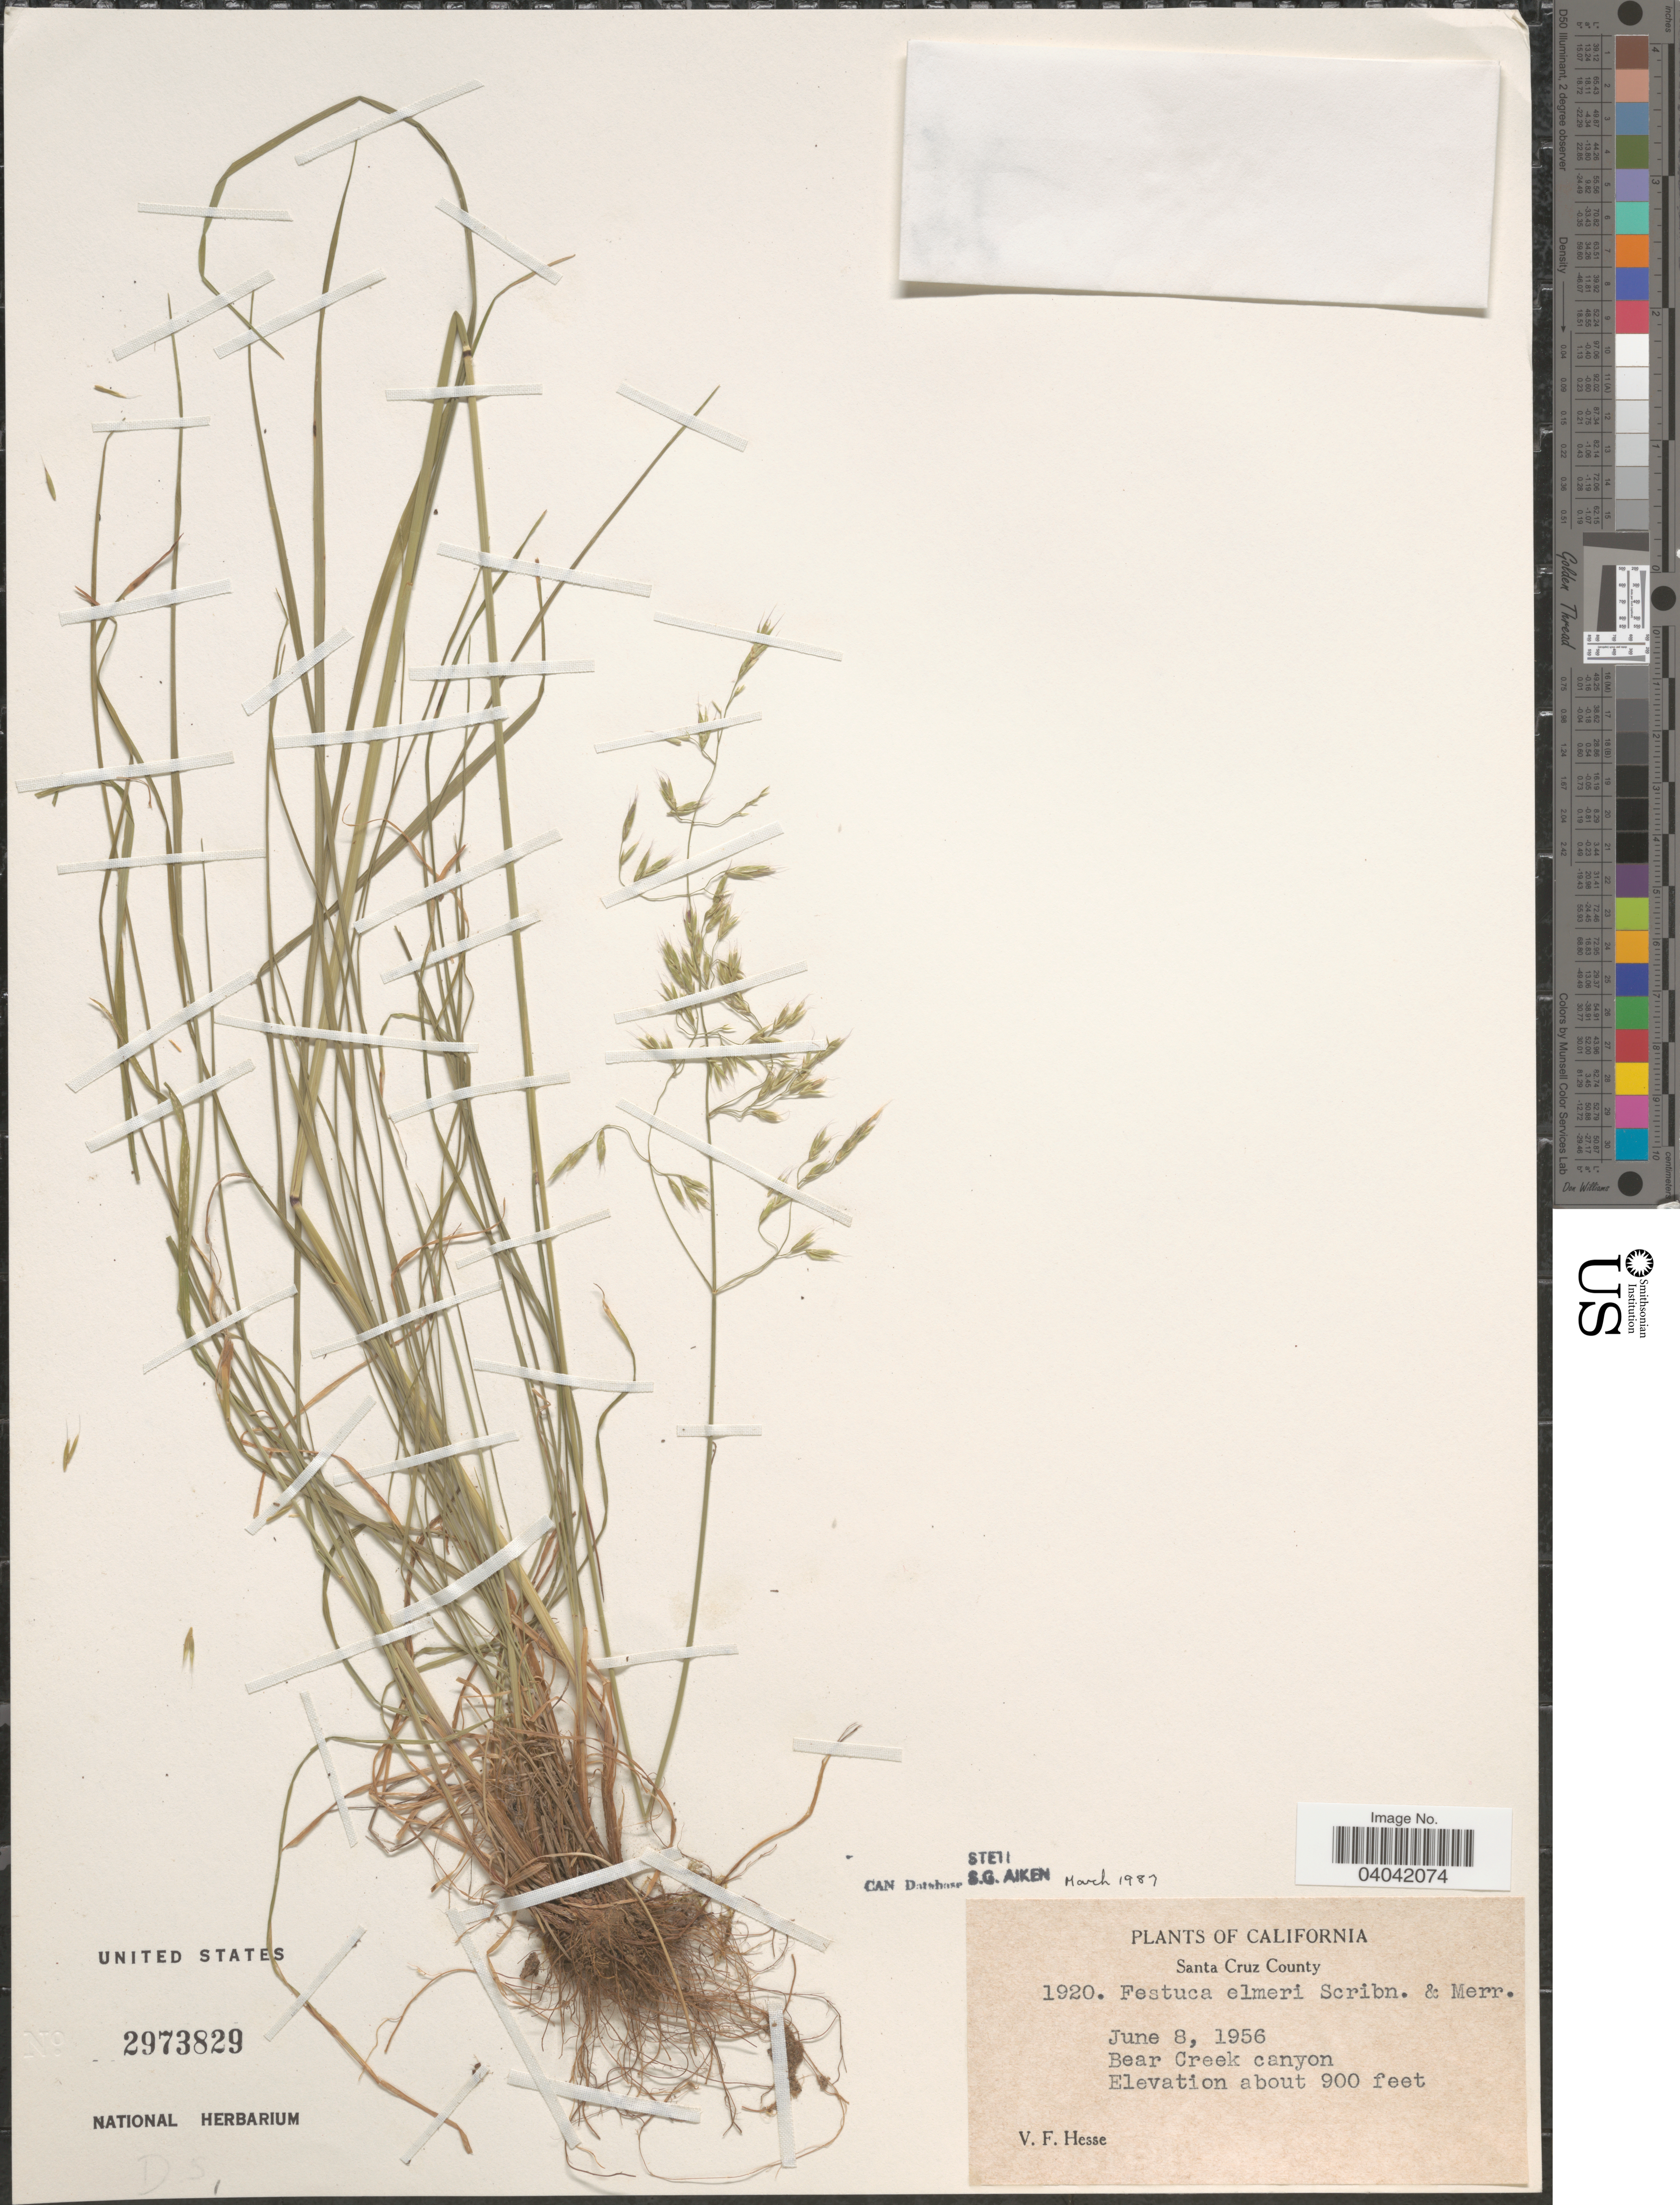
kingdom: Plantae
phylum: Tracheophyta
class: Liliopsida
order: Poales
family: Poaceae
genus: Festuca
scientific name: Festuca elmeri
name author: Scribn. & Merr.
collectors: V. Hesse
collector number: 1920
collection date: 1956-06-08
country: United States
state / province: California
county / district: Santa Cruz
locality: Santa Cuz County. Bear Creek canyon.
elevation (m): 274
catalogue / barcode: US 2973829